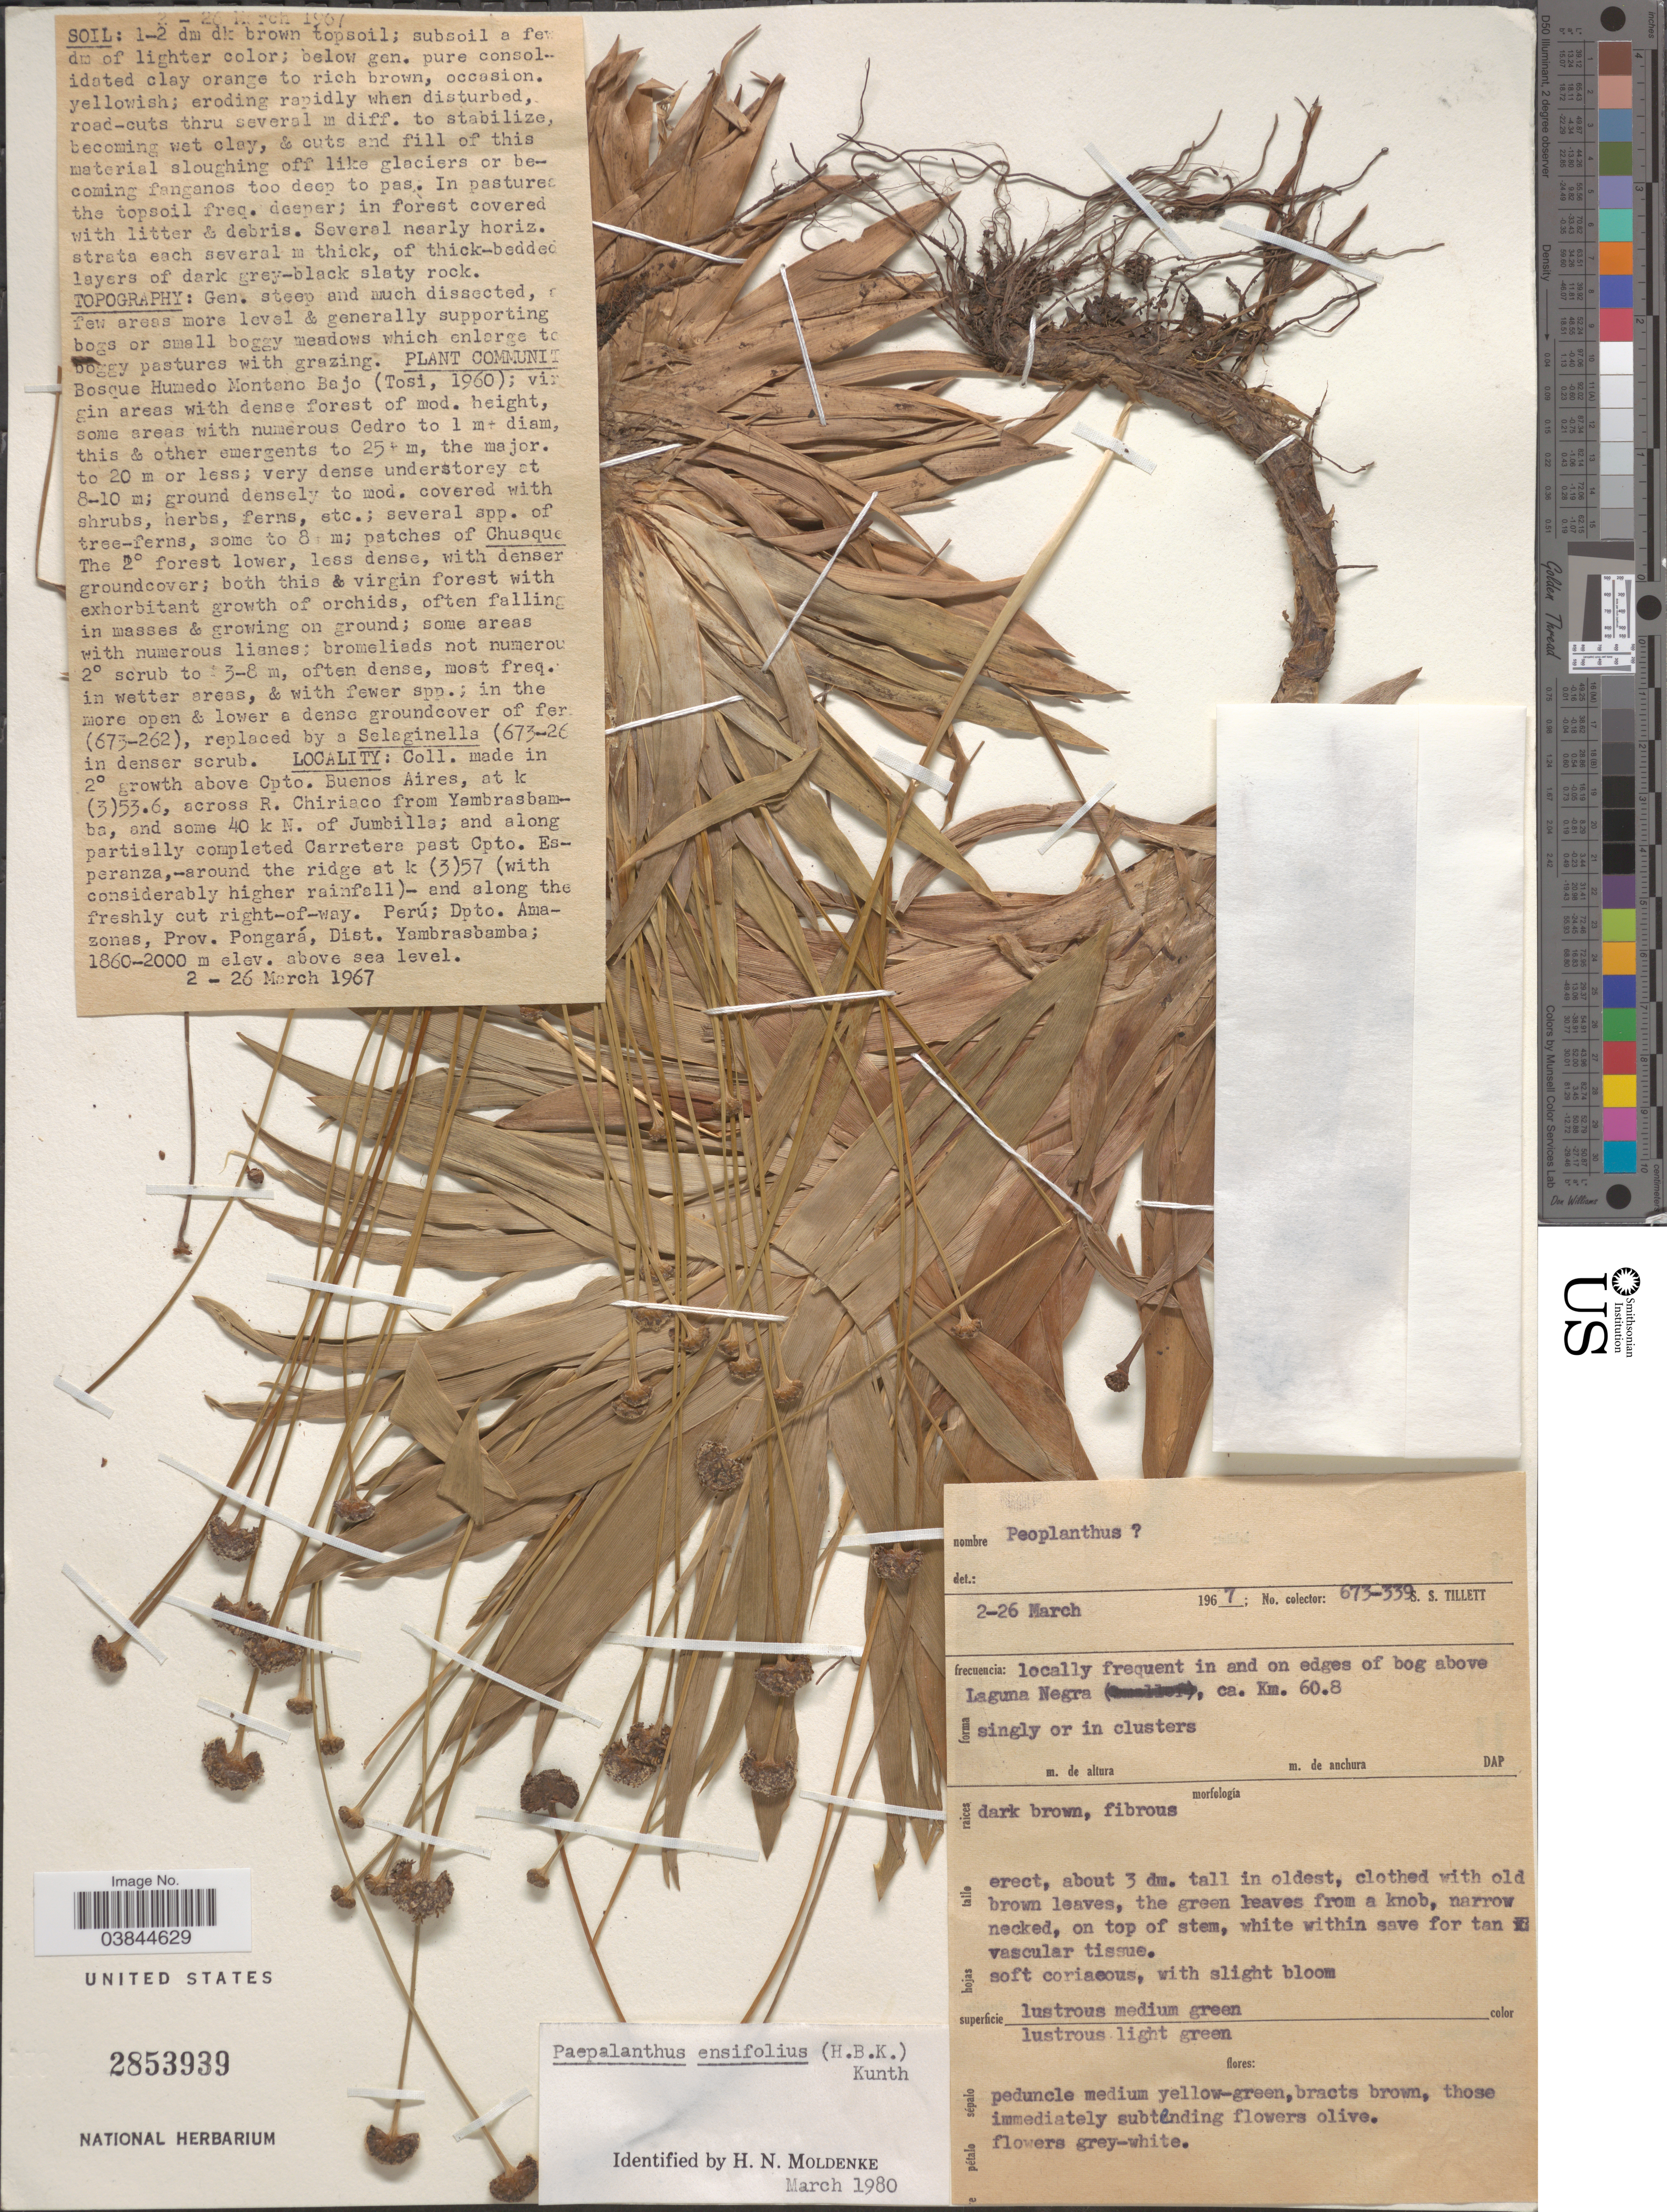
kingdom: Plantae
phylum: Tracheophyta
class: Liliopsida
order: Poales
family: Eriocaulaceae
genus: Paepalanthus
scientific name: Paepalanthus obnatus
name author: Tissot-Sq.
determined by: Sauthier, Laura Jeanne, (SPF), Universidade de Sao Paulo (BRAZIL)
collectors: S. S. Tillett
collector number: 673-339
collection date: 1967-03-02/1967-03-26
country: Peru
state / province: Amazonas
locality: Above Laguna Negra, ca. Km. 60.8. Dpto. Amazonas, Prov. Pongará, Dist. Yambrasbamba.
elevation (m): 1860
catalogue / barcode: US 2853939